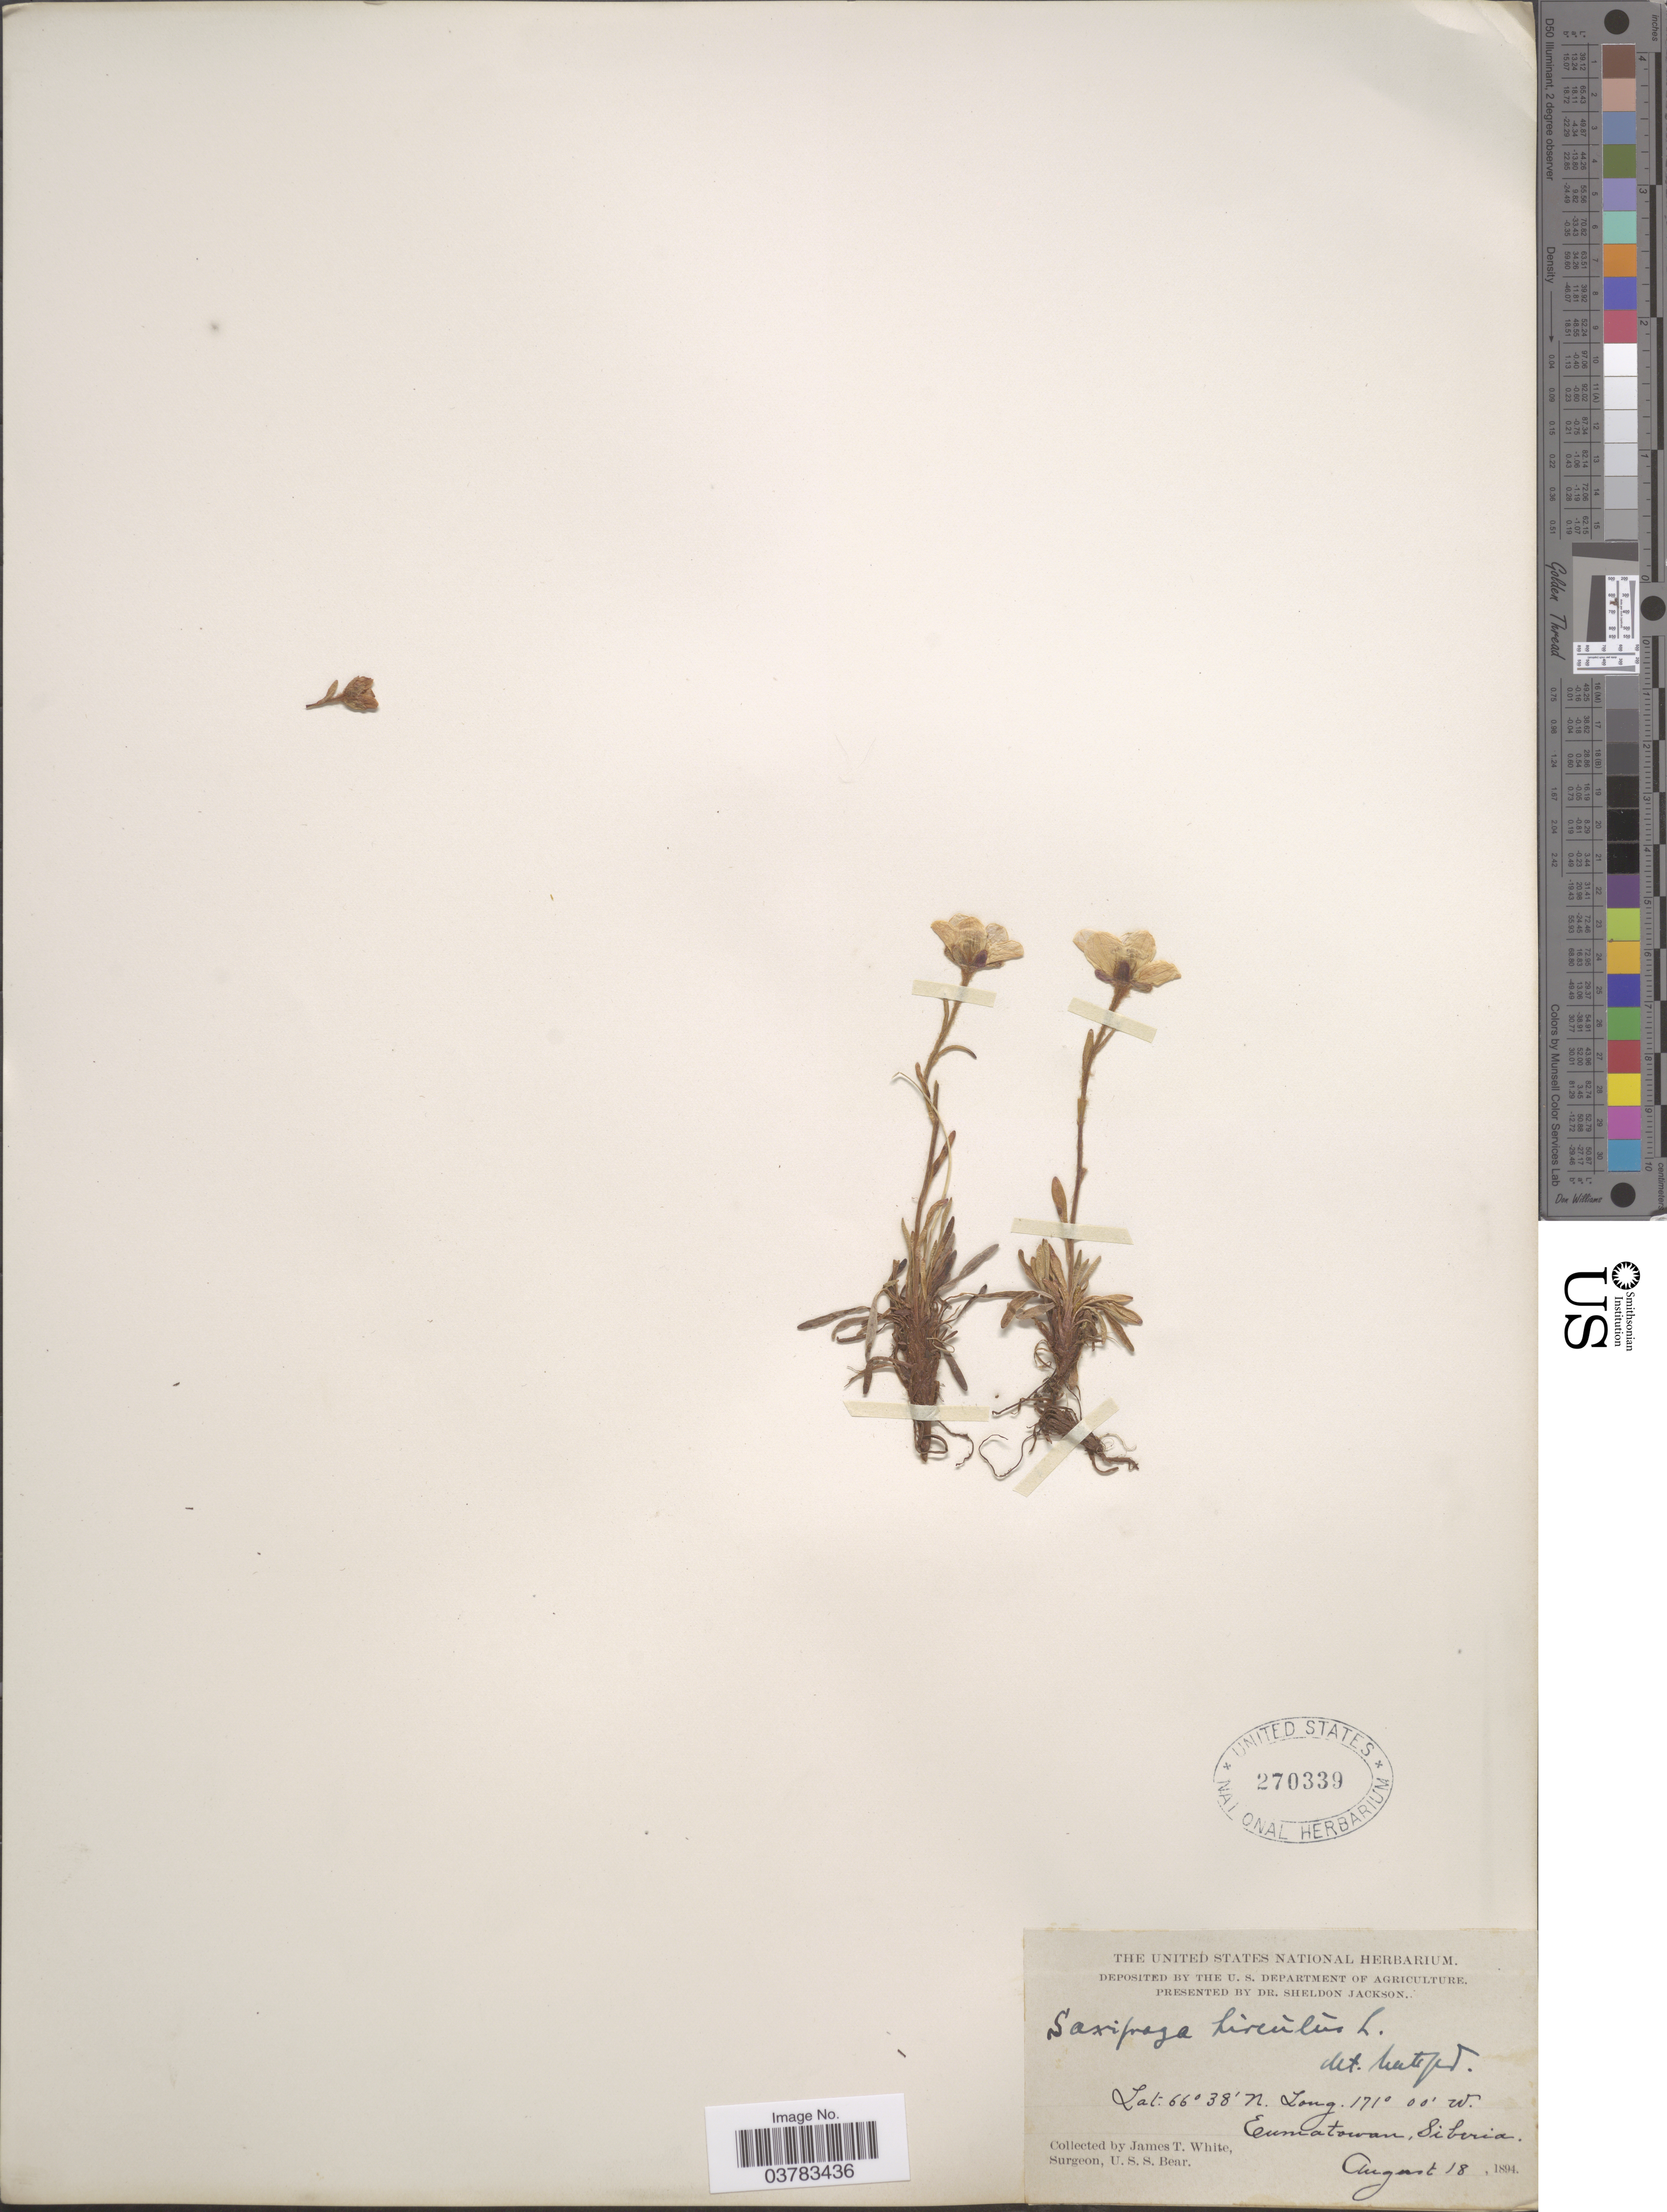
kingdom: Plantae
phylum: Tracheophyta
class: Magnoliopsida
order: Saxifragales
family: Saxifragaceae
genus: Saxifraga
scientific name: Saxifraga hirculus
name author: L.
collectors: J. T. White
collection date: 1894-08-18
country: Russian Federation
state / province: Chukotka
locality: Enmatowan, Siberia.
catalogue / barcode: US 270339